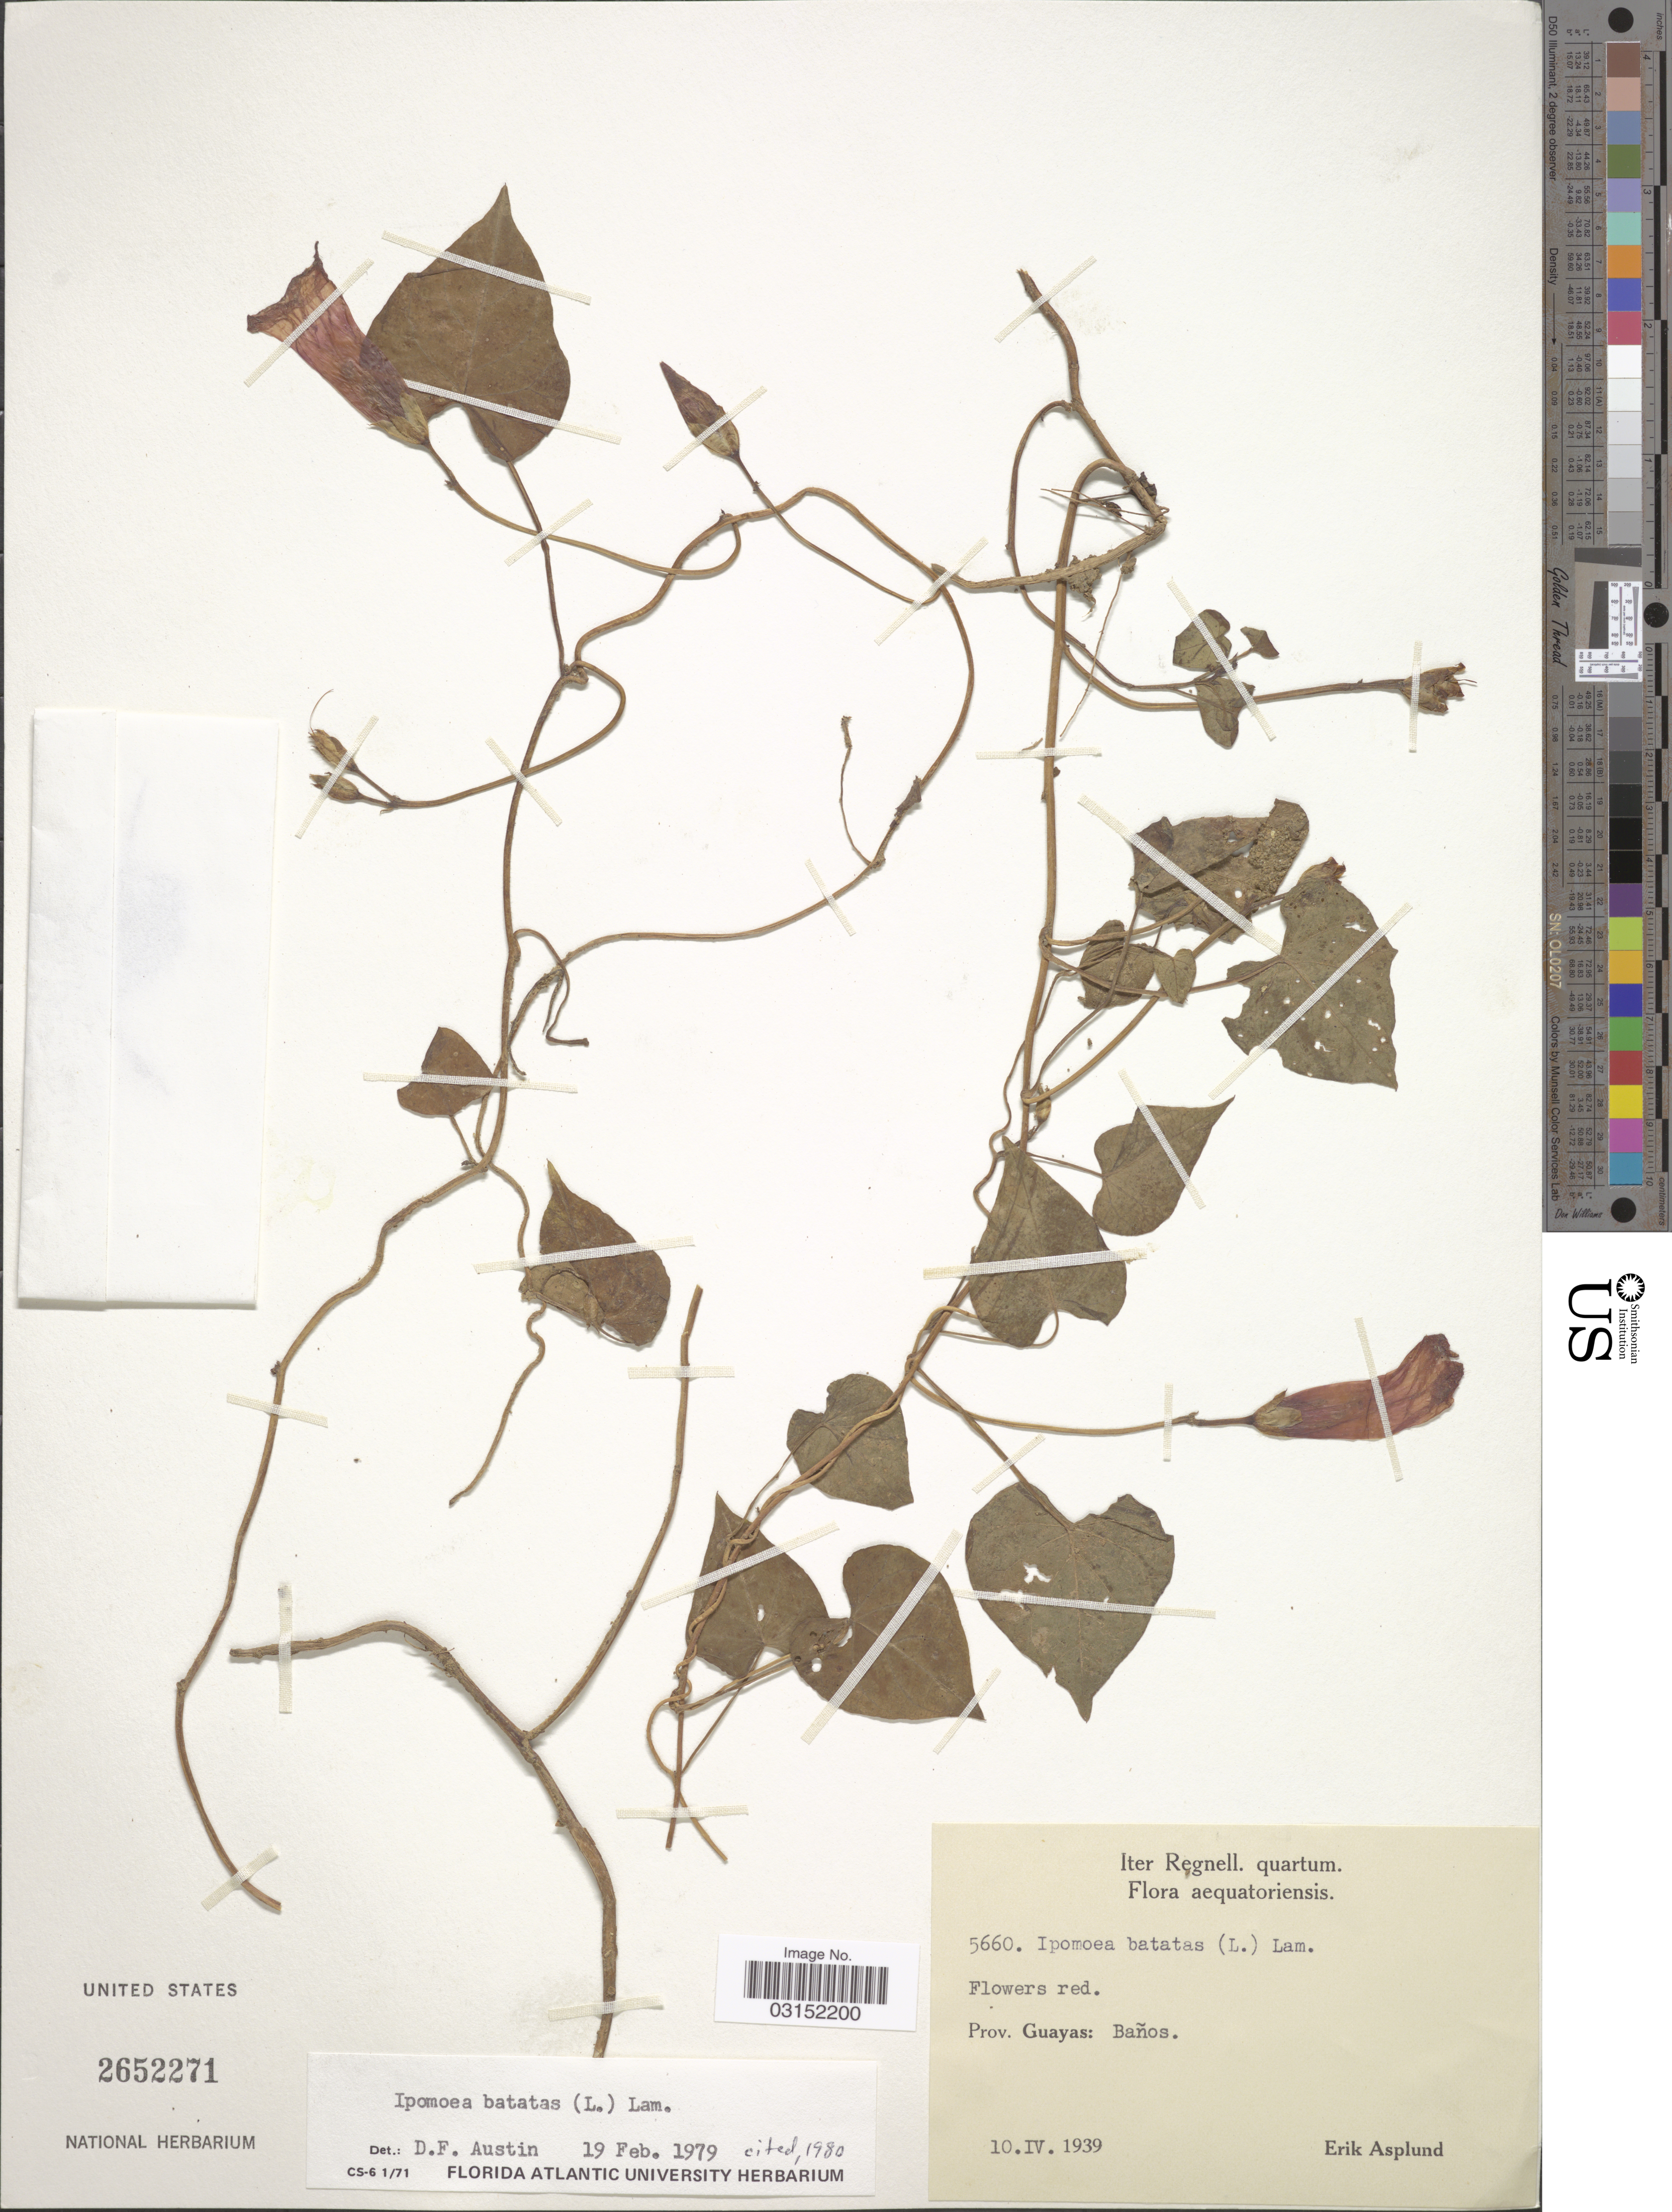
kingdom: Plantae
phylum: Tracheophyta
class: Magnoliopsida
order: Solanales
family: Convolvulaceae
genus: Ipomoea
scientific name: Ipomoea batatas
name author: (L.) Lam.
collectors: E. Asplund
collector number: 5660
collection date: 1939-04-10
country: Ecuador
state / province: Guayas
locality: Aequatoriensis, Baños.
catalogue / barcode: US 2652271